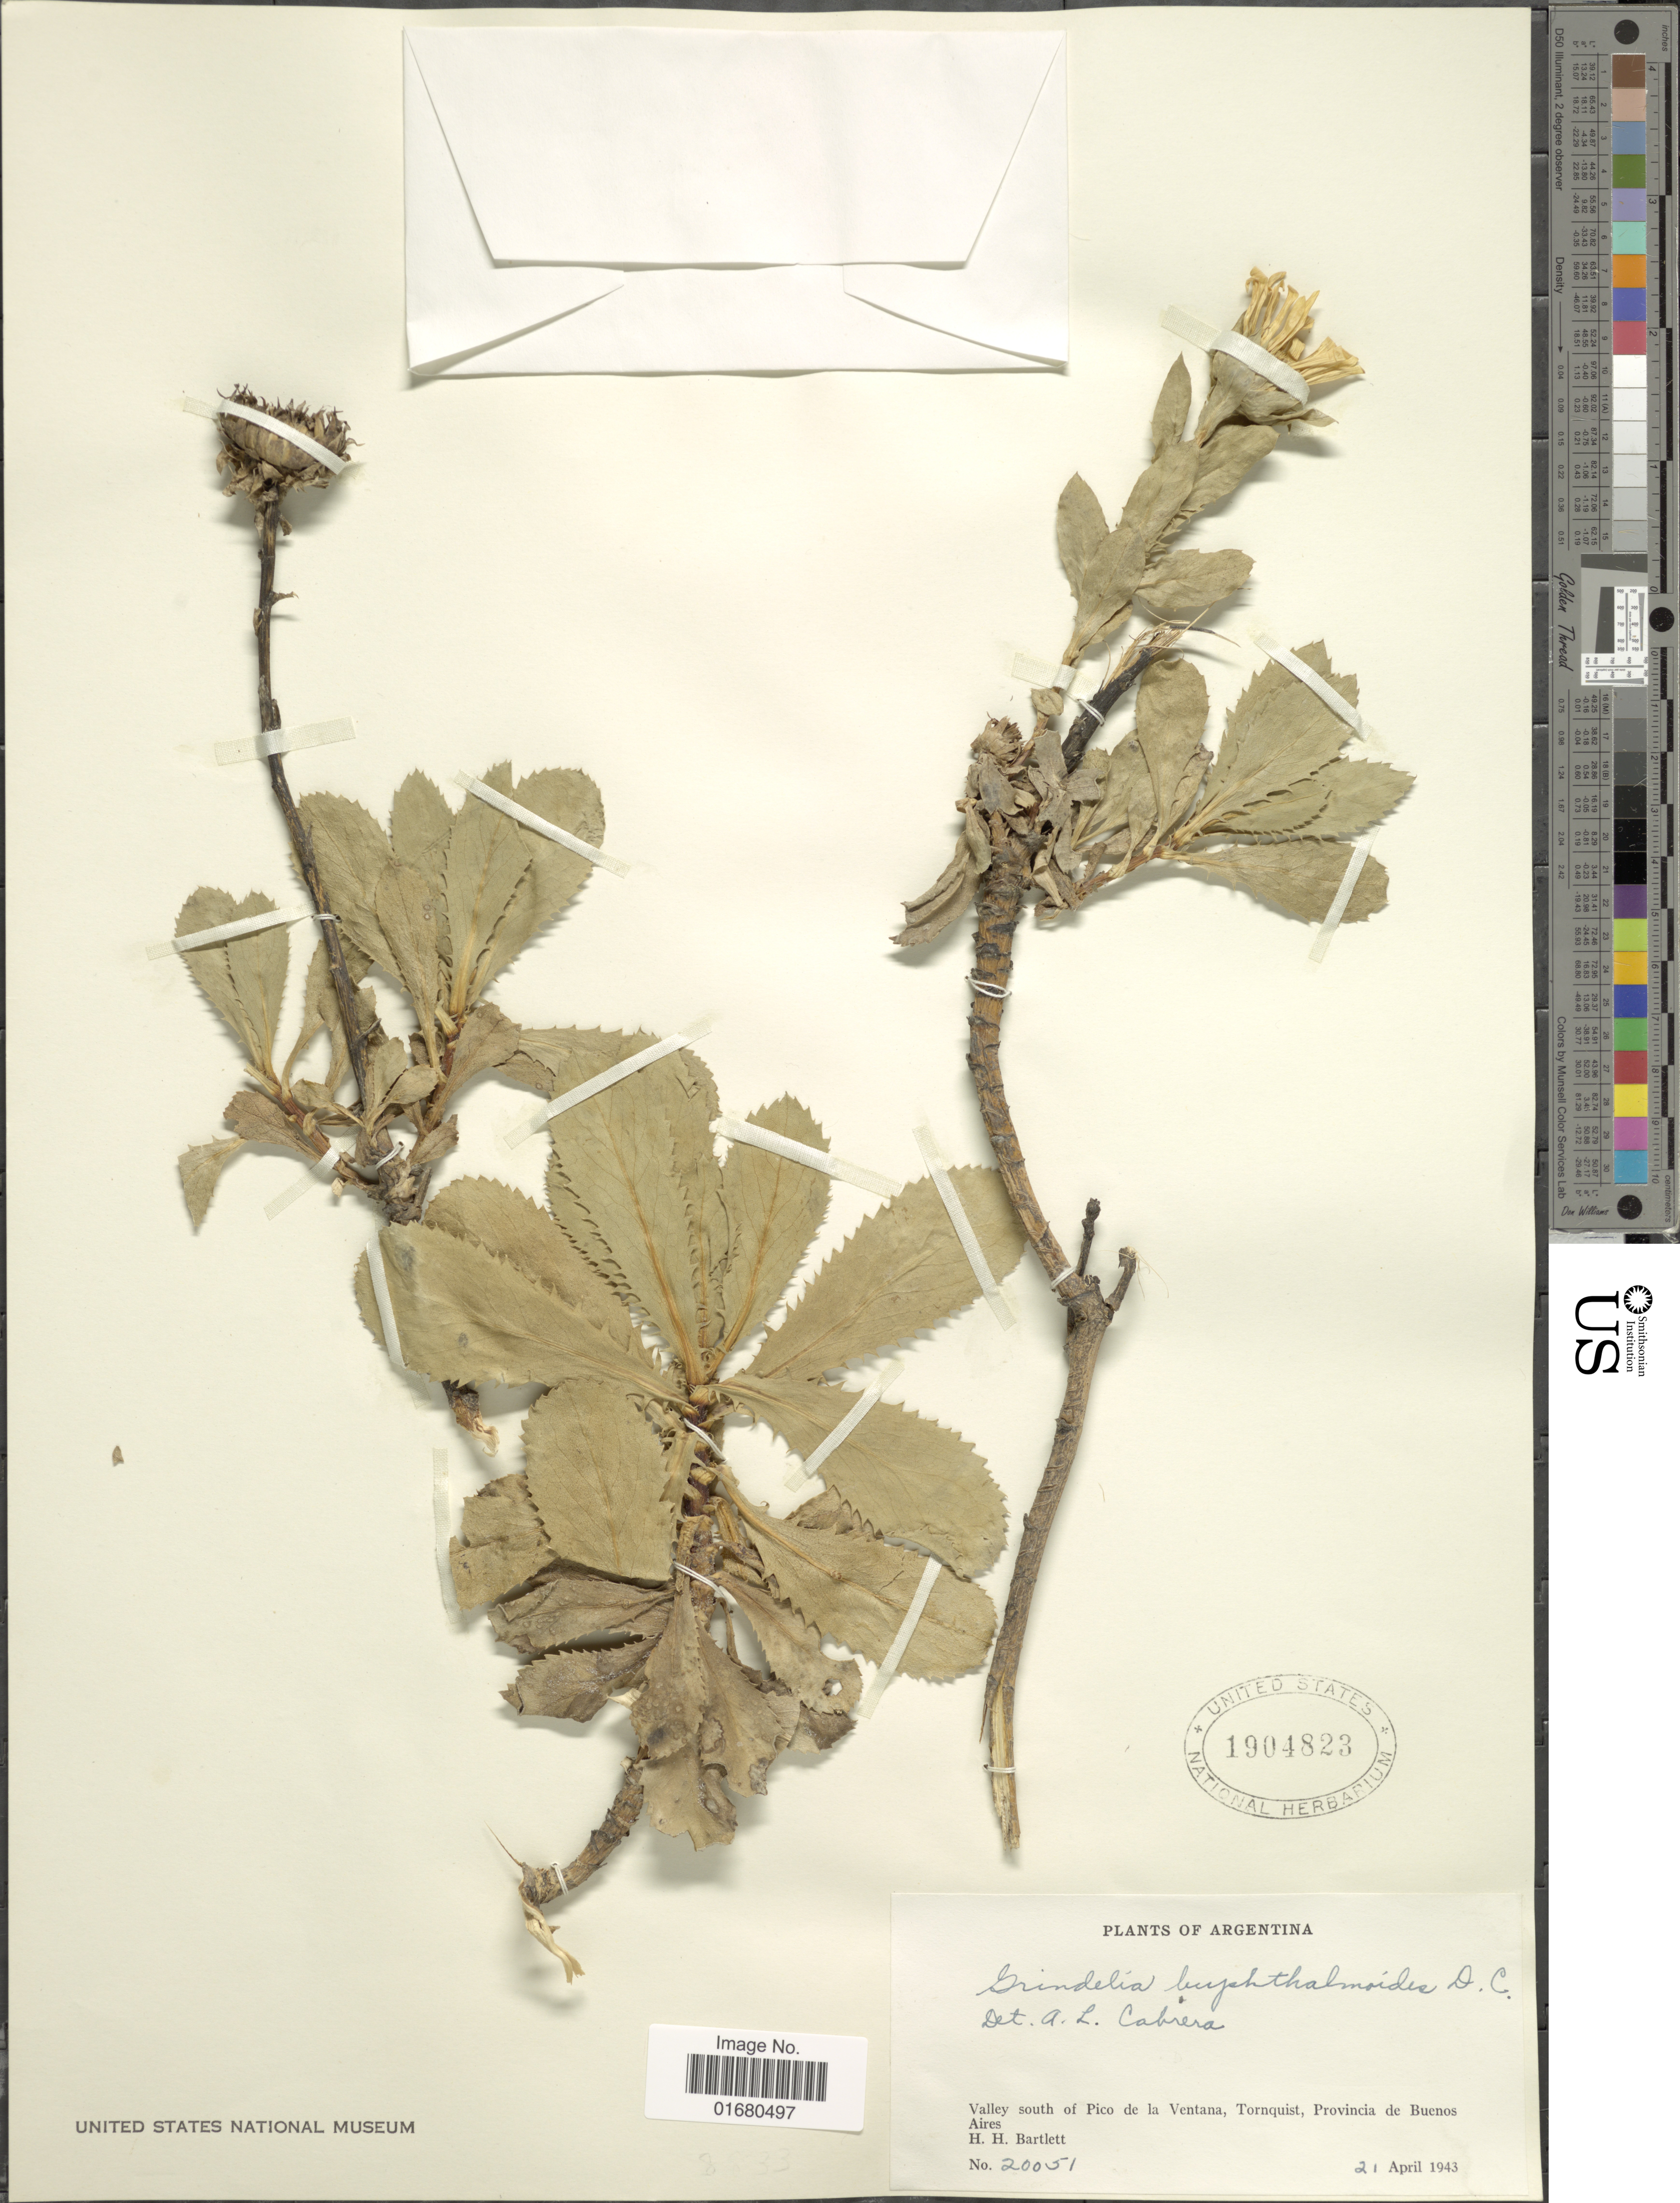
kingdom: Plantae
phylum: Tracheophyta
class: Magnoliopsida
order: Asterales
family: Asteraceae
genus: Grindelia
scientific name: Grindelia buphthalmoides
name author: DC.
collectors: H. H. Bartlett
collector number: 20051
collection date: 1943-04-21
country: Argentina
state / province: Buenos Aires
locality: Valley south of Pico de la Ventana, Tornquist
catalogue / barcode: US 1904823